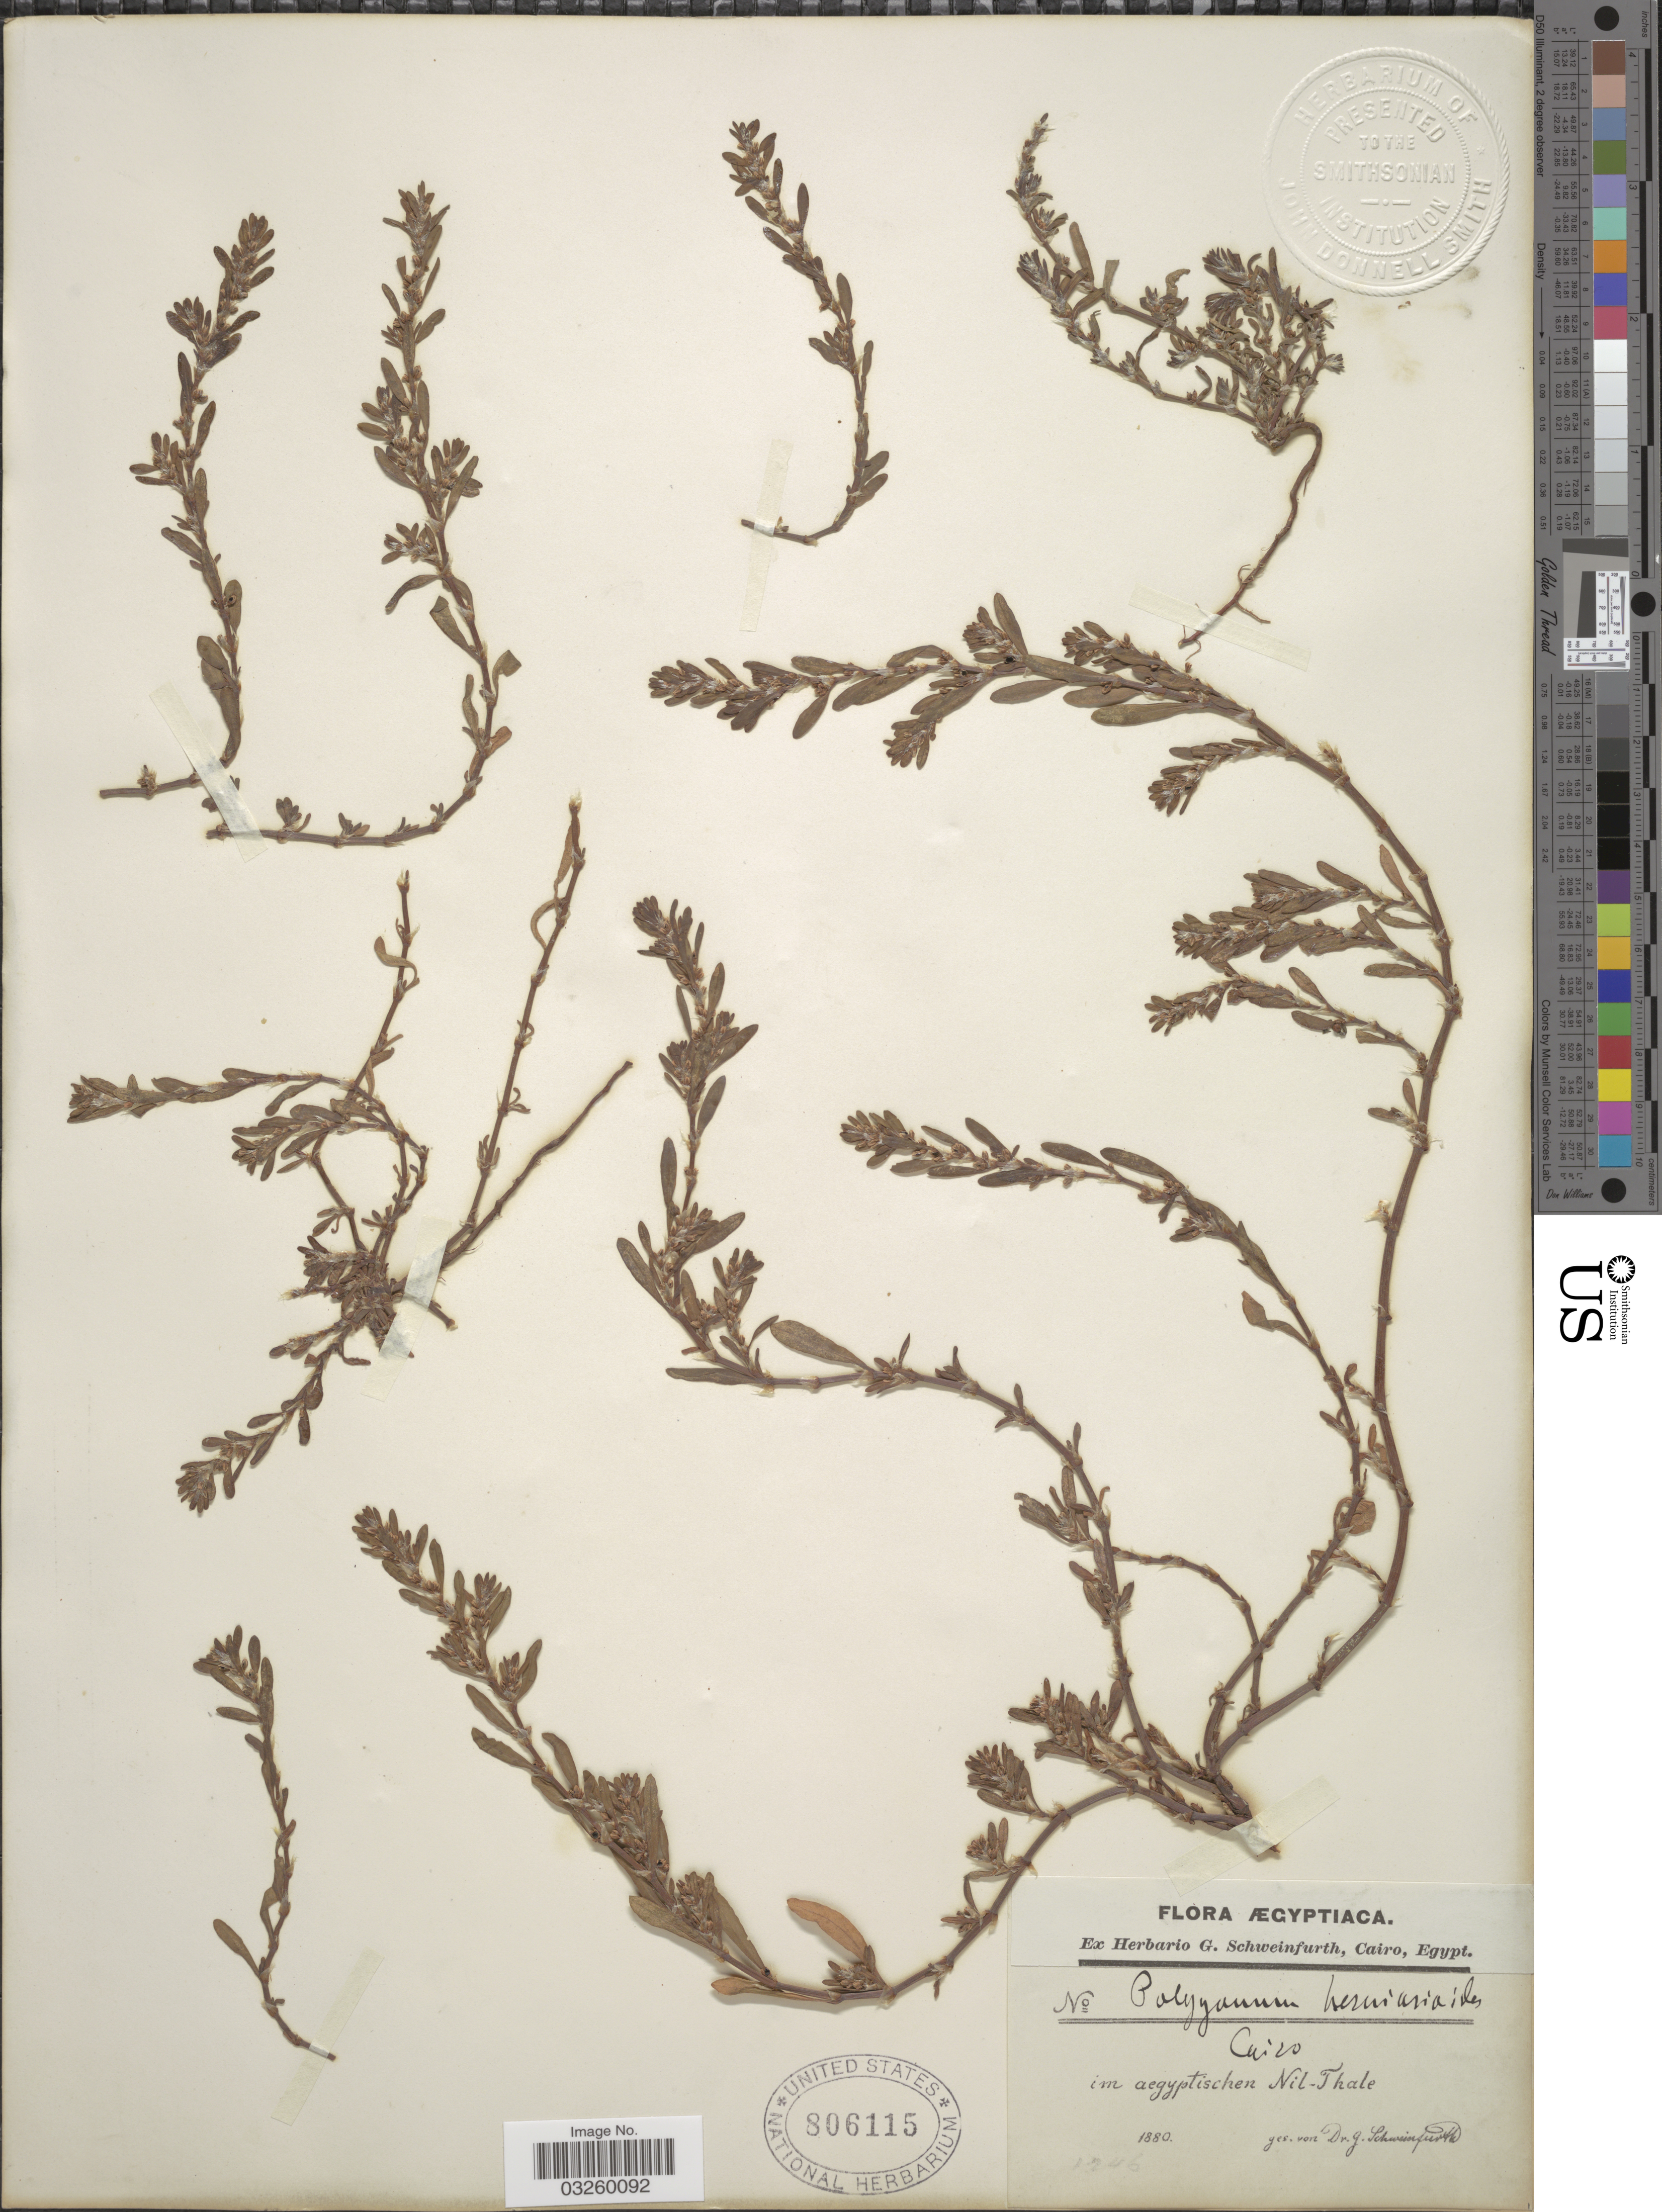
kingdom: Plantae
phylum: Tracheophyta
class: Magnoliopsida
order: Caryophyllales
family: Polygonaceae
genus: Polygonum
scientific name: Polygonum herniarioides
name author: Spreng.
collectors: G. A. Schweinfurth (herbarium)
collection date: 1880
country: Egypt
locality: Cairo, Egypt. Im aegyptischen Nil-Thale.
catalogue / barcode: US 806115